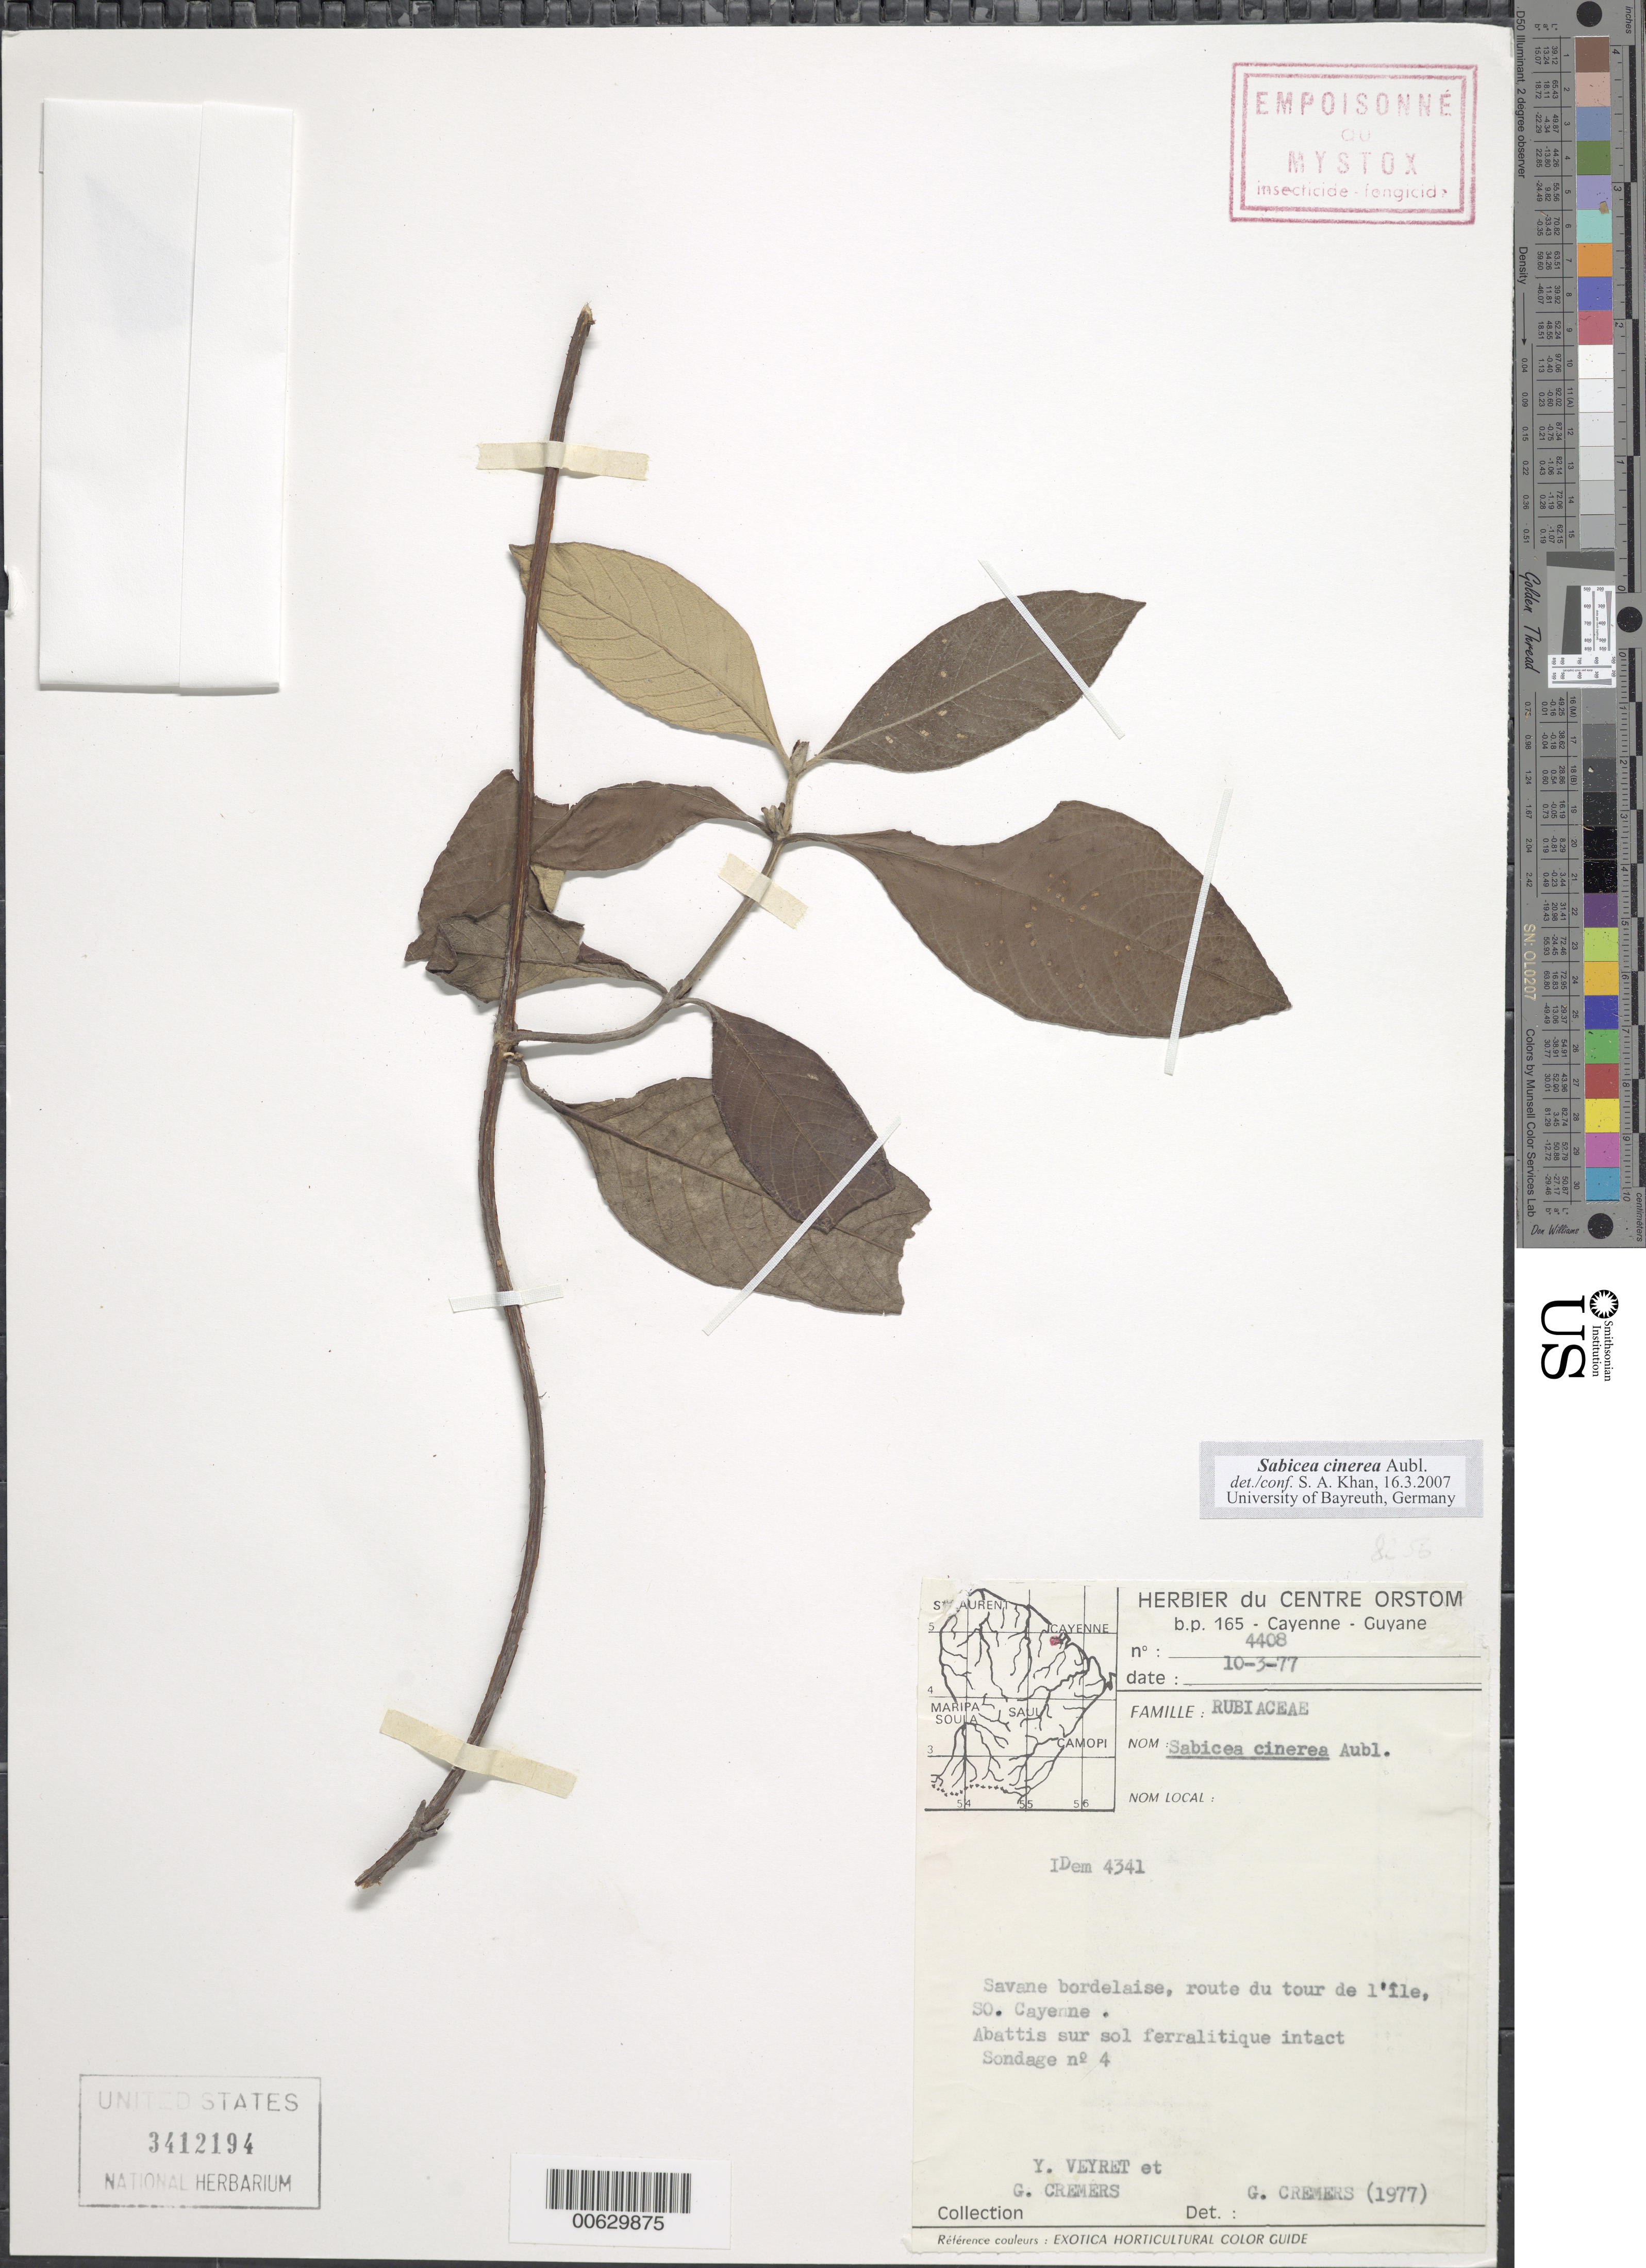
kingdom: Plantae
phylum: Tracheophyta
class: Magnoliopsida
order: Gentianales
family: Rubiaceae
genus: Sabicea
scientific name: Sabicea cinerea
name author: Aubl.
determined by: Cremers, Georges A.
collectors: Y. Veyret & G. Cremers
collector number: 4408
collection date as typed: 10-Mar-77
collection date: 1977-03-10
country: French Guiana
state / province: Cayenne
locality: Cayenne, route du tour de l'Ile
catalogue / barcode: US 3412194